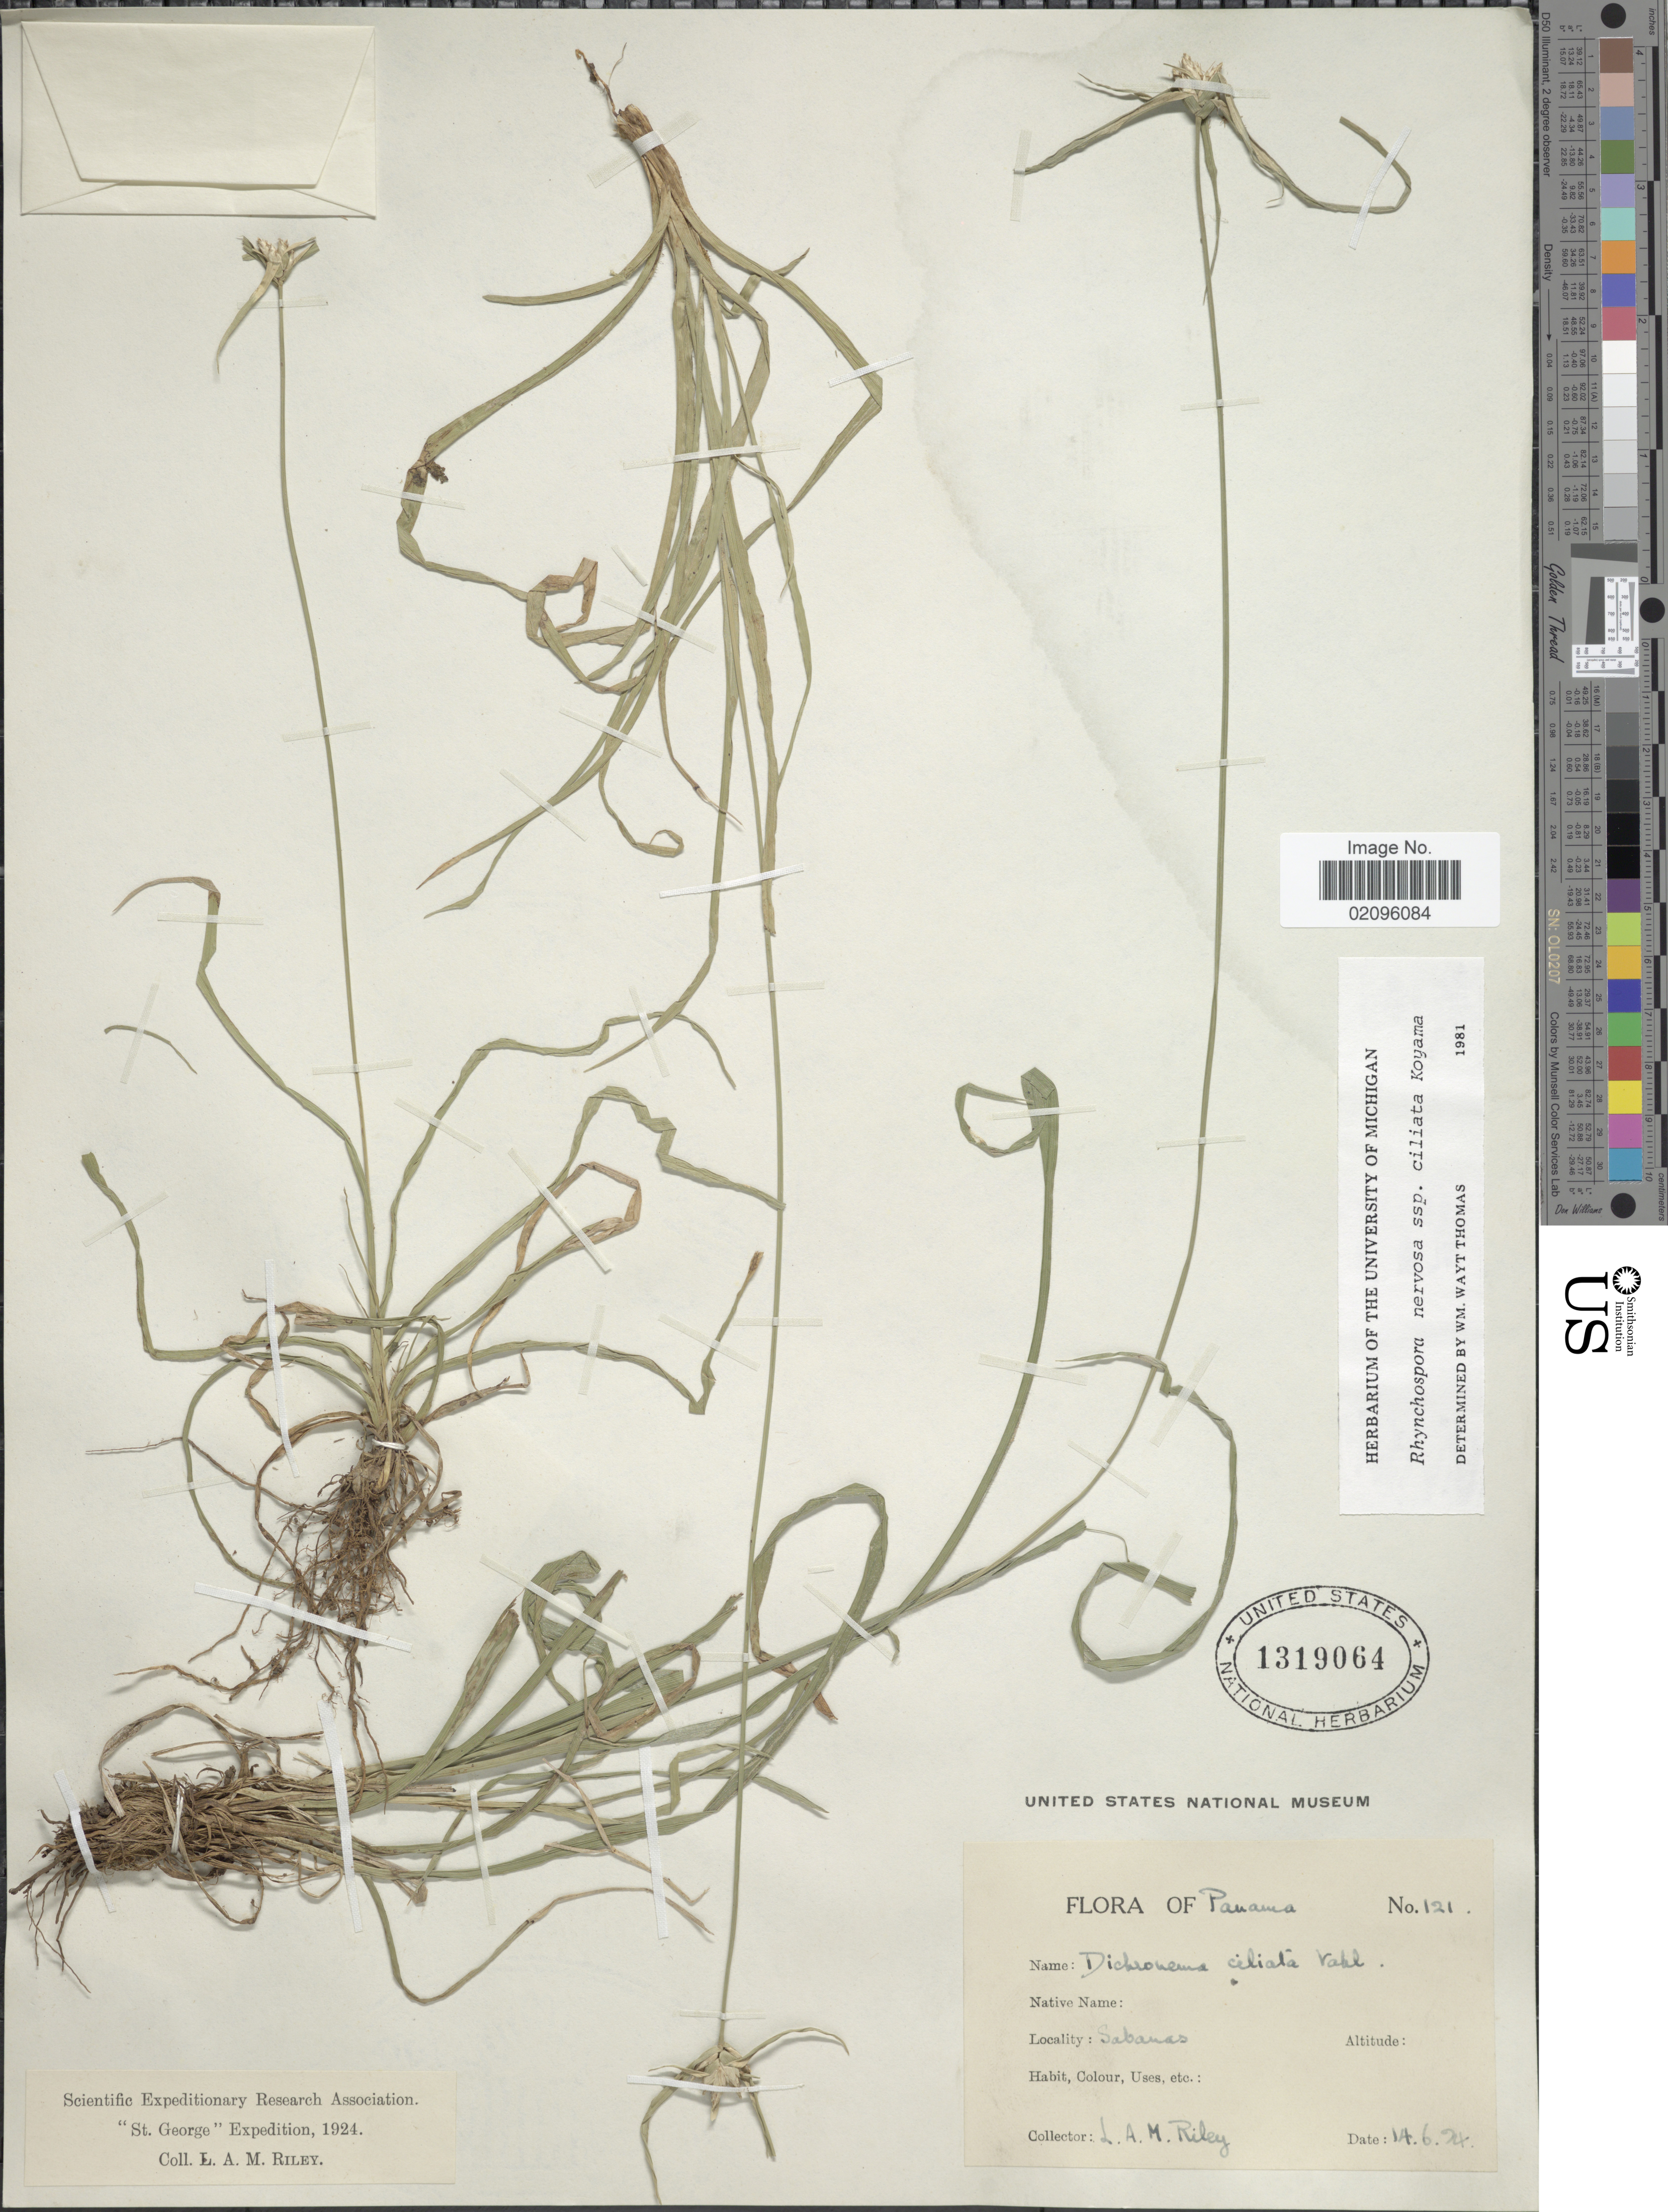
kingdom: Plantae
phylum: Tracheophyta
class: Liliopsida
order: Poales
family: Cyperaceae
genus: Rhynchospora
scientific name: Rhynchospora nervosa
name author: (Vahl) Boeckeler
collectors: L. A. M. Riley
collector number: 121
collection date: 1924-06-14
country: Panama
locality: Sabanas.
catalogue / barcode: US 1319064